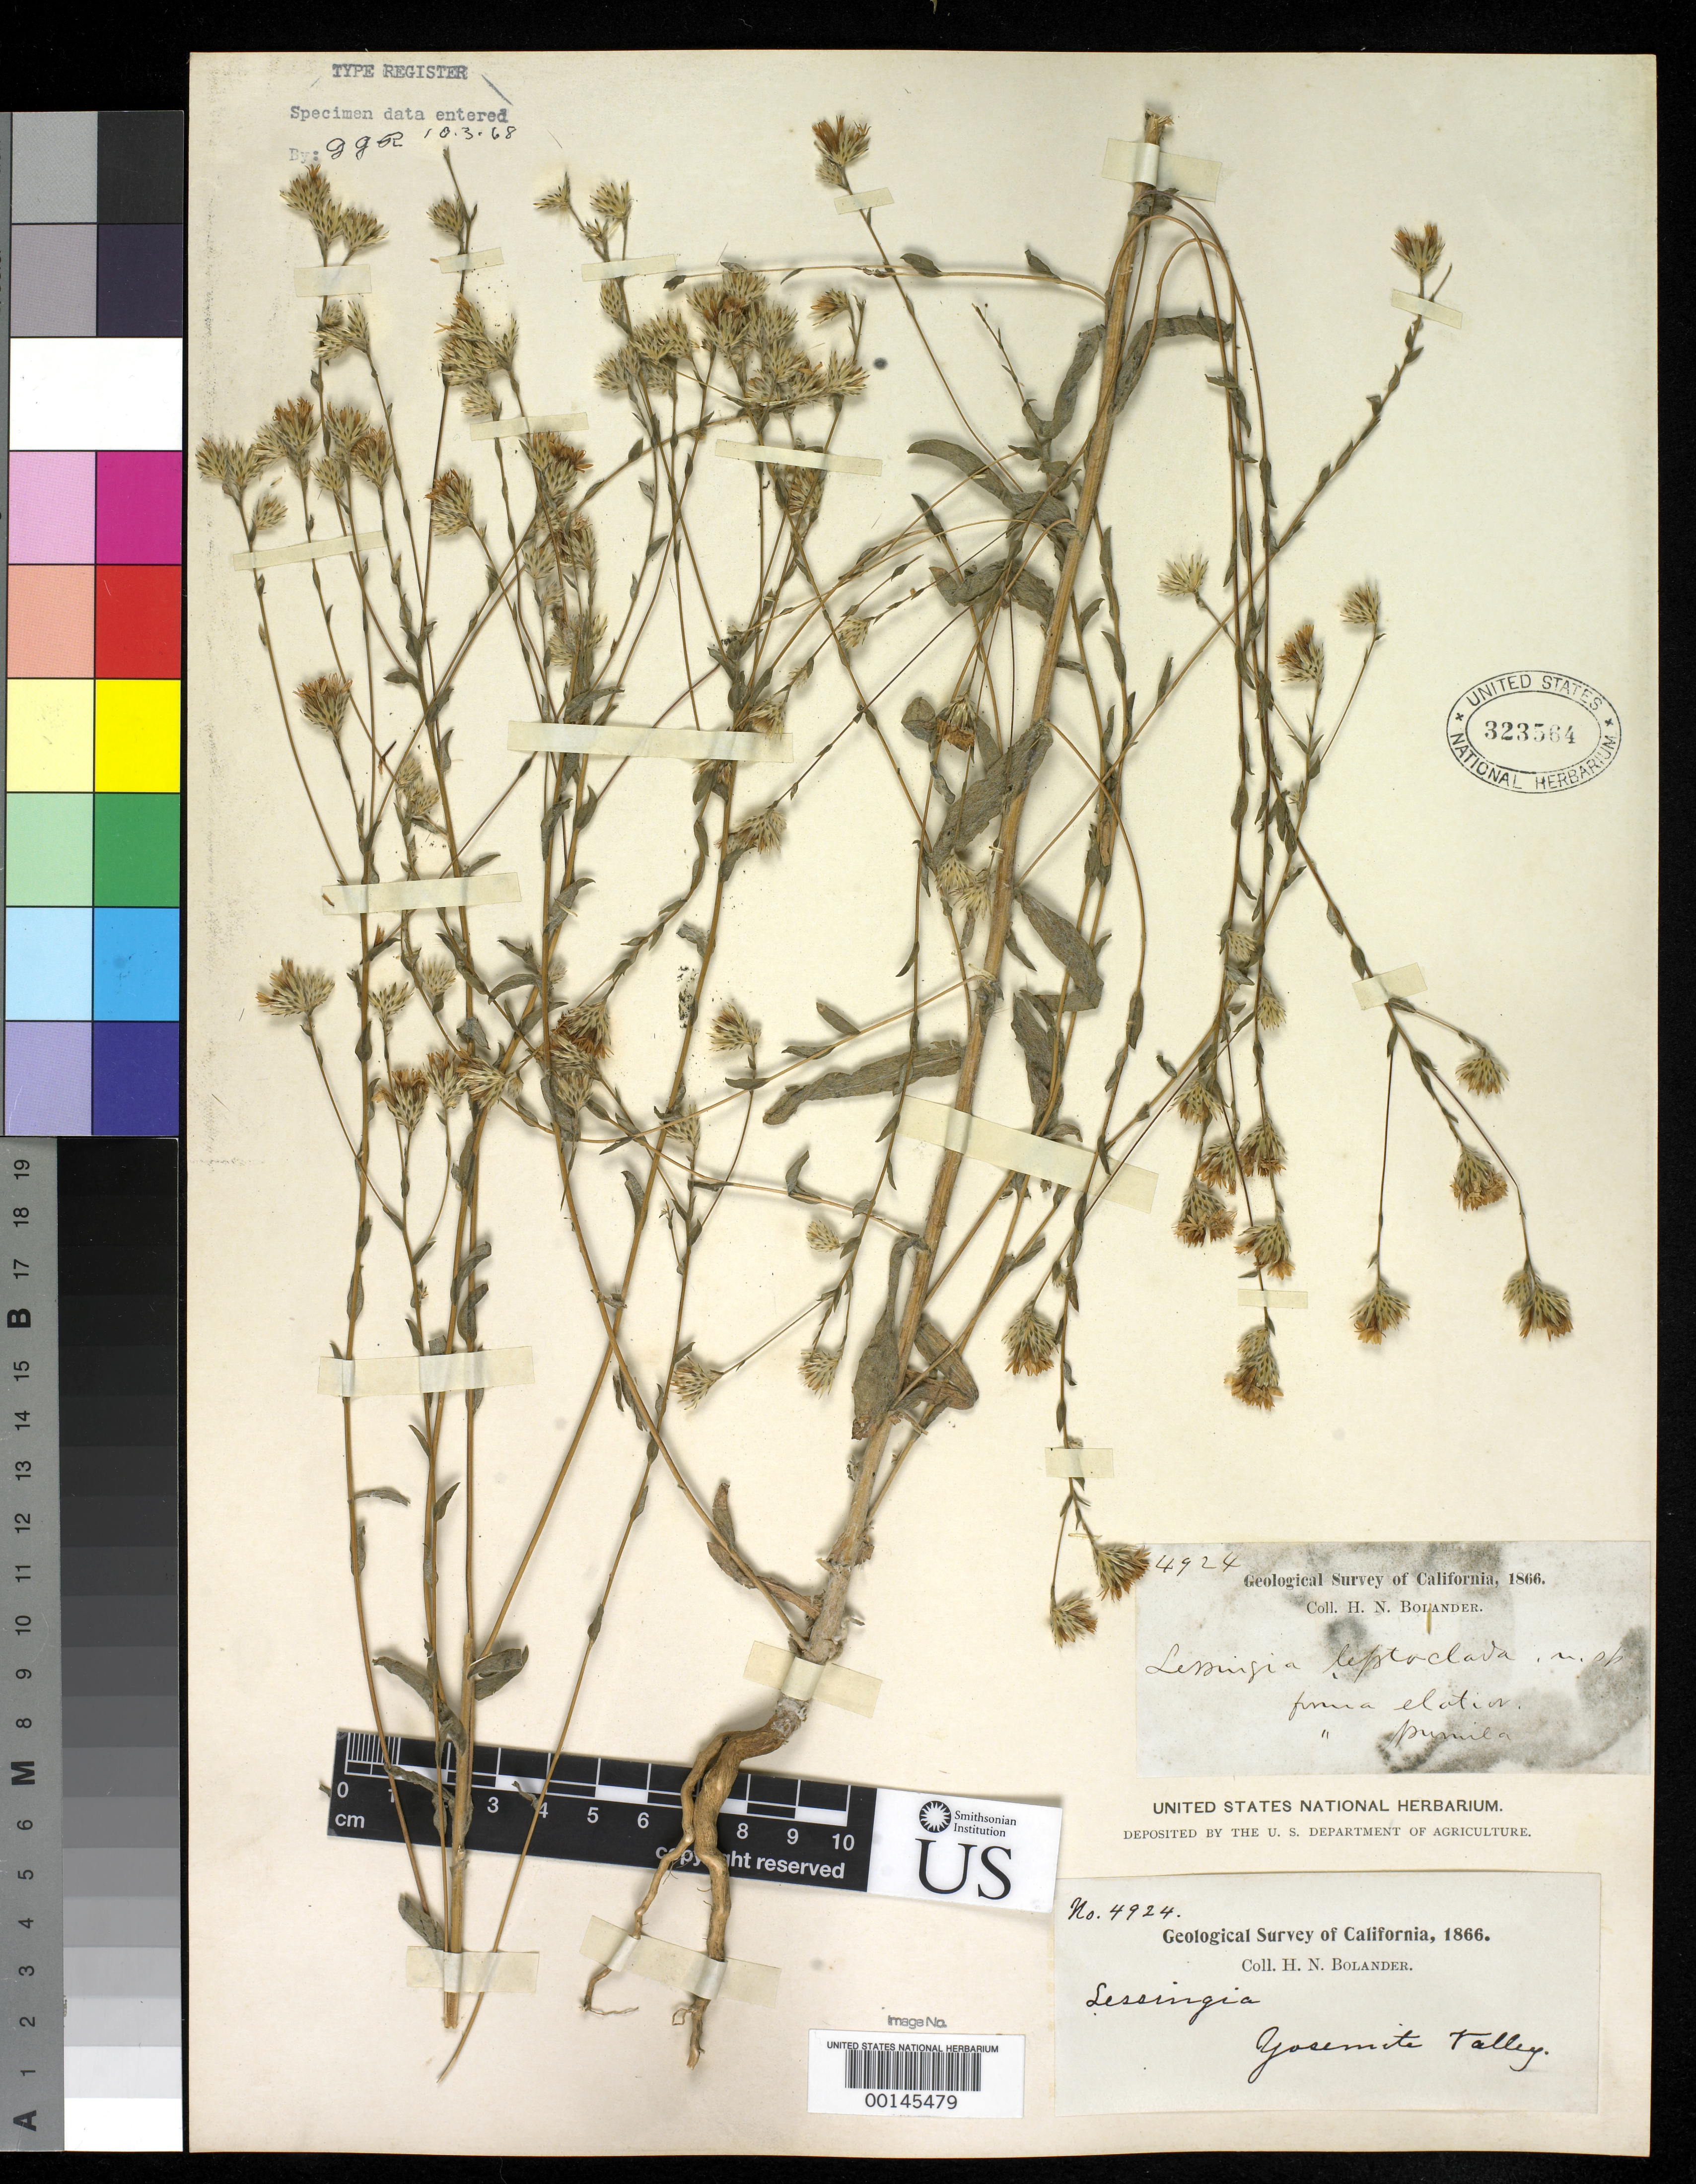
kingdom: Plantae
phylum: Tracheophyta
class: Magnoliopsida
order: Asterales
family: Asteraceae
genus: Lessingia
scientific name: Lessingia leptoclada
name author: A. Gray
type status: Isosyntype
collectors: H. Bolander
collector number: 4924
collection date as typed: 1866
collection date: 1866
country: United States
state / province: California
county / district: Mariposa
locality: Yosemite Valley.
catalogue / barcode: US 32564